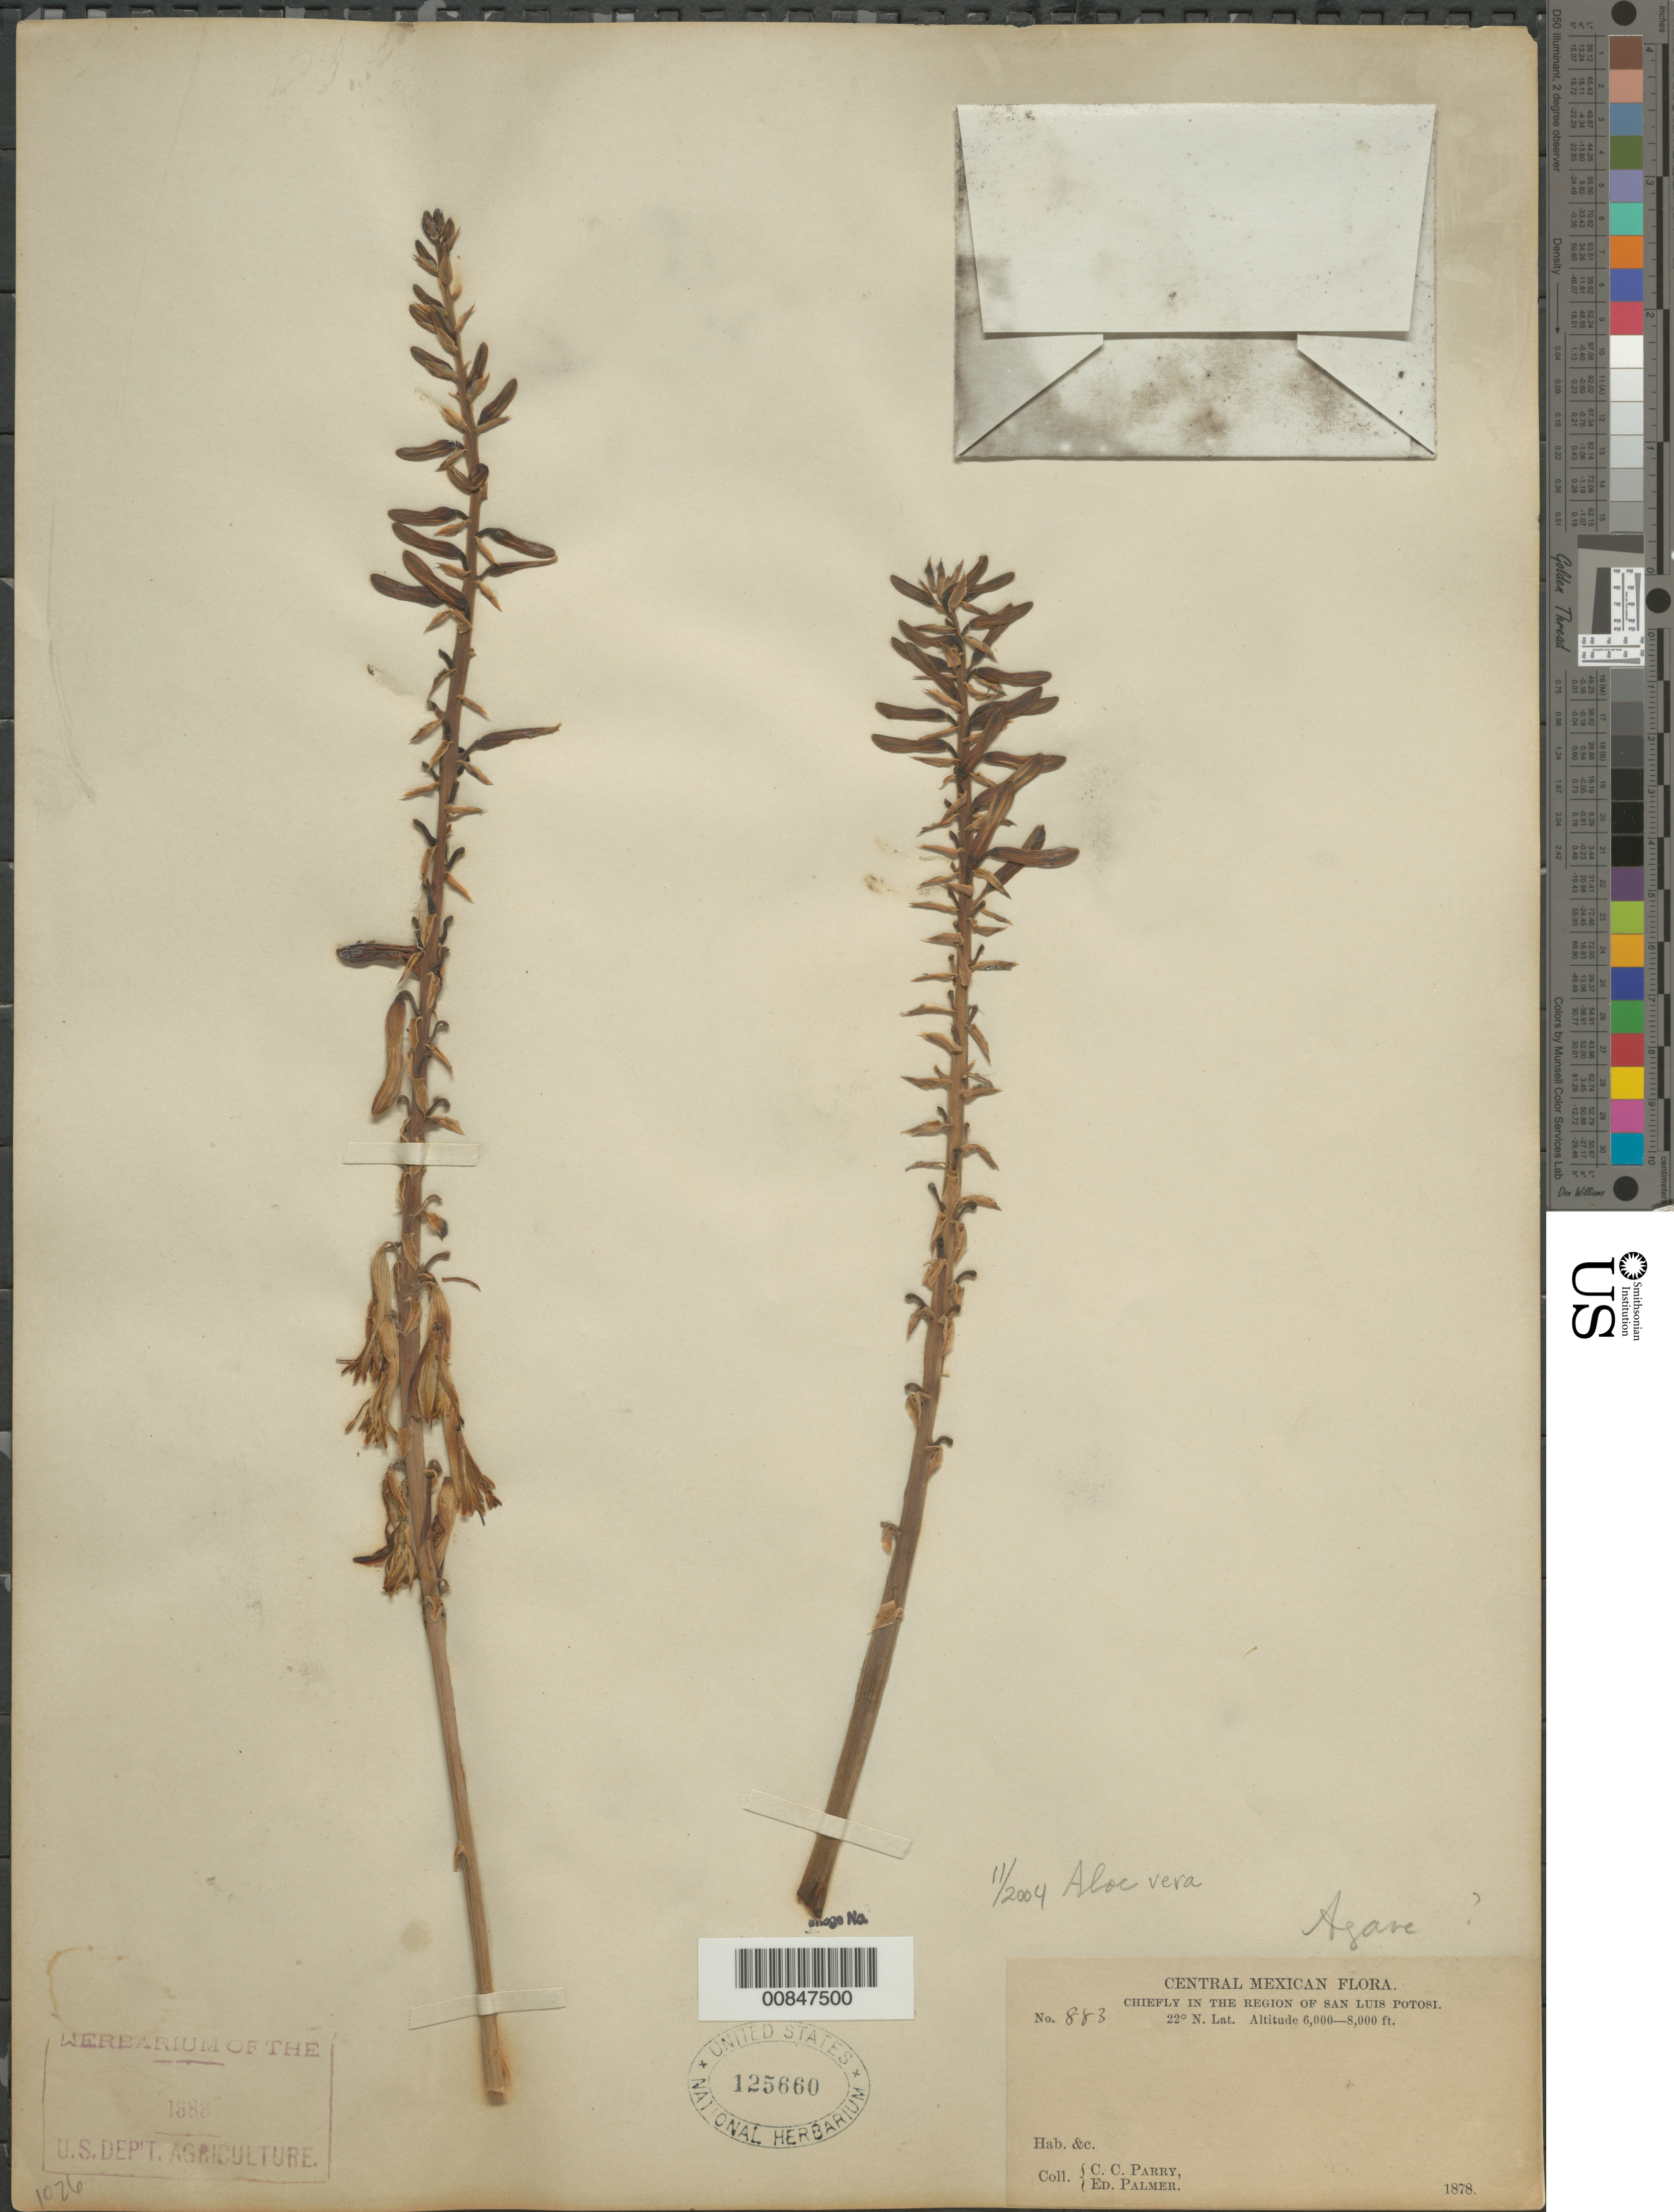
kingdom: Plantae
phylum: Tracheophyta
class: Liliopsida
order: Asparagales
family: Asphodelaceae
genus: Aloe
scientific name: Aloe vera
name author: L.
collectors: C. C. Parry & E. Palmer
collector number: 883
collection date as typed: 1878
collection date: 1878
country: Mexico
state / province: San Luis Potosí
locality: Chiefly in the region of San Luis Potosí.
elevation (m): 1829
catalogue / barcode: US 125660